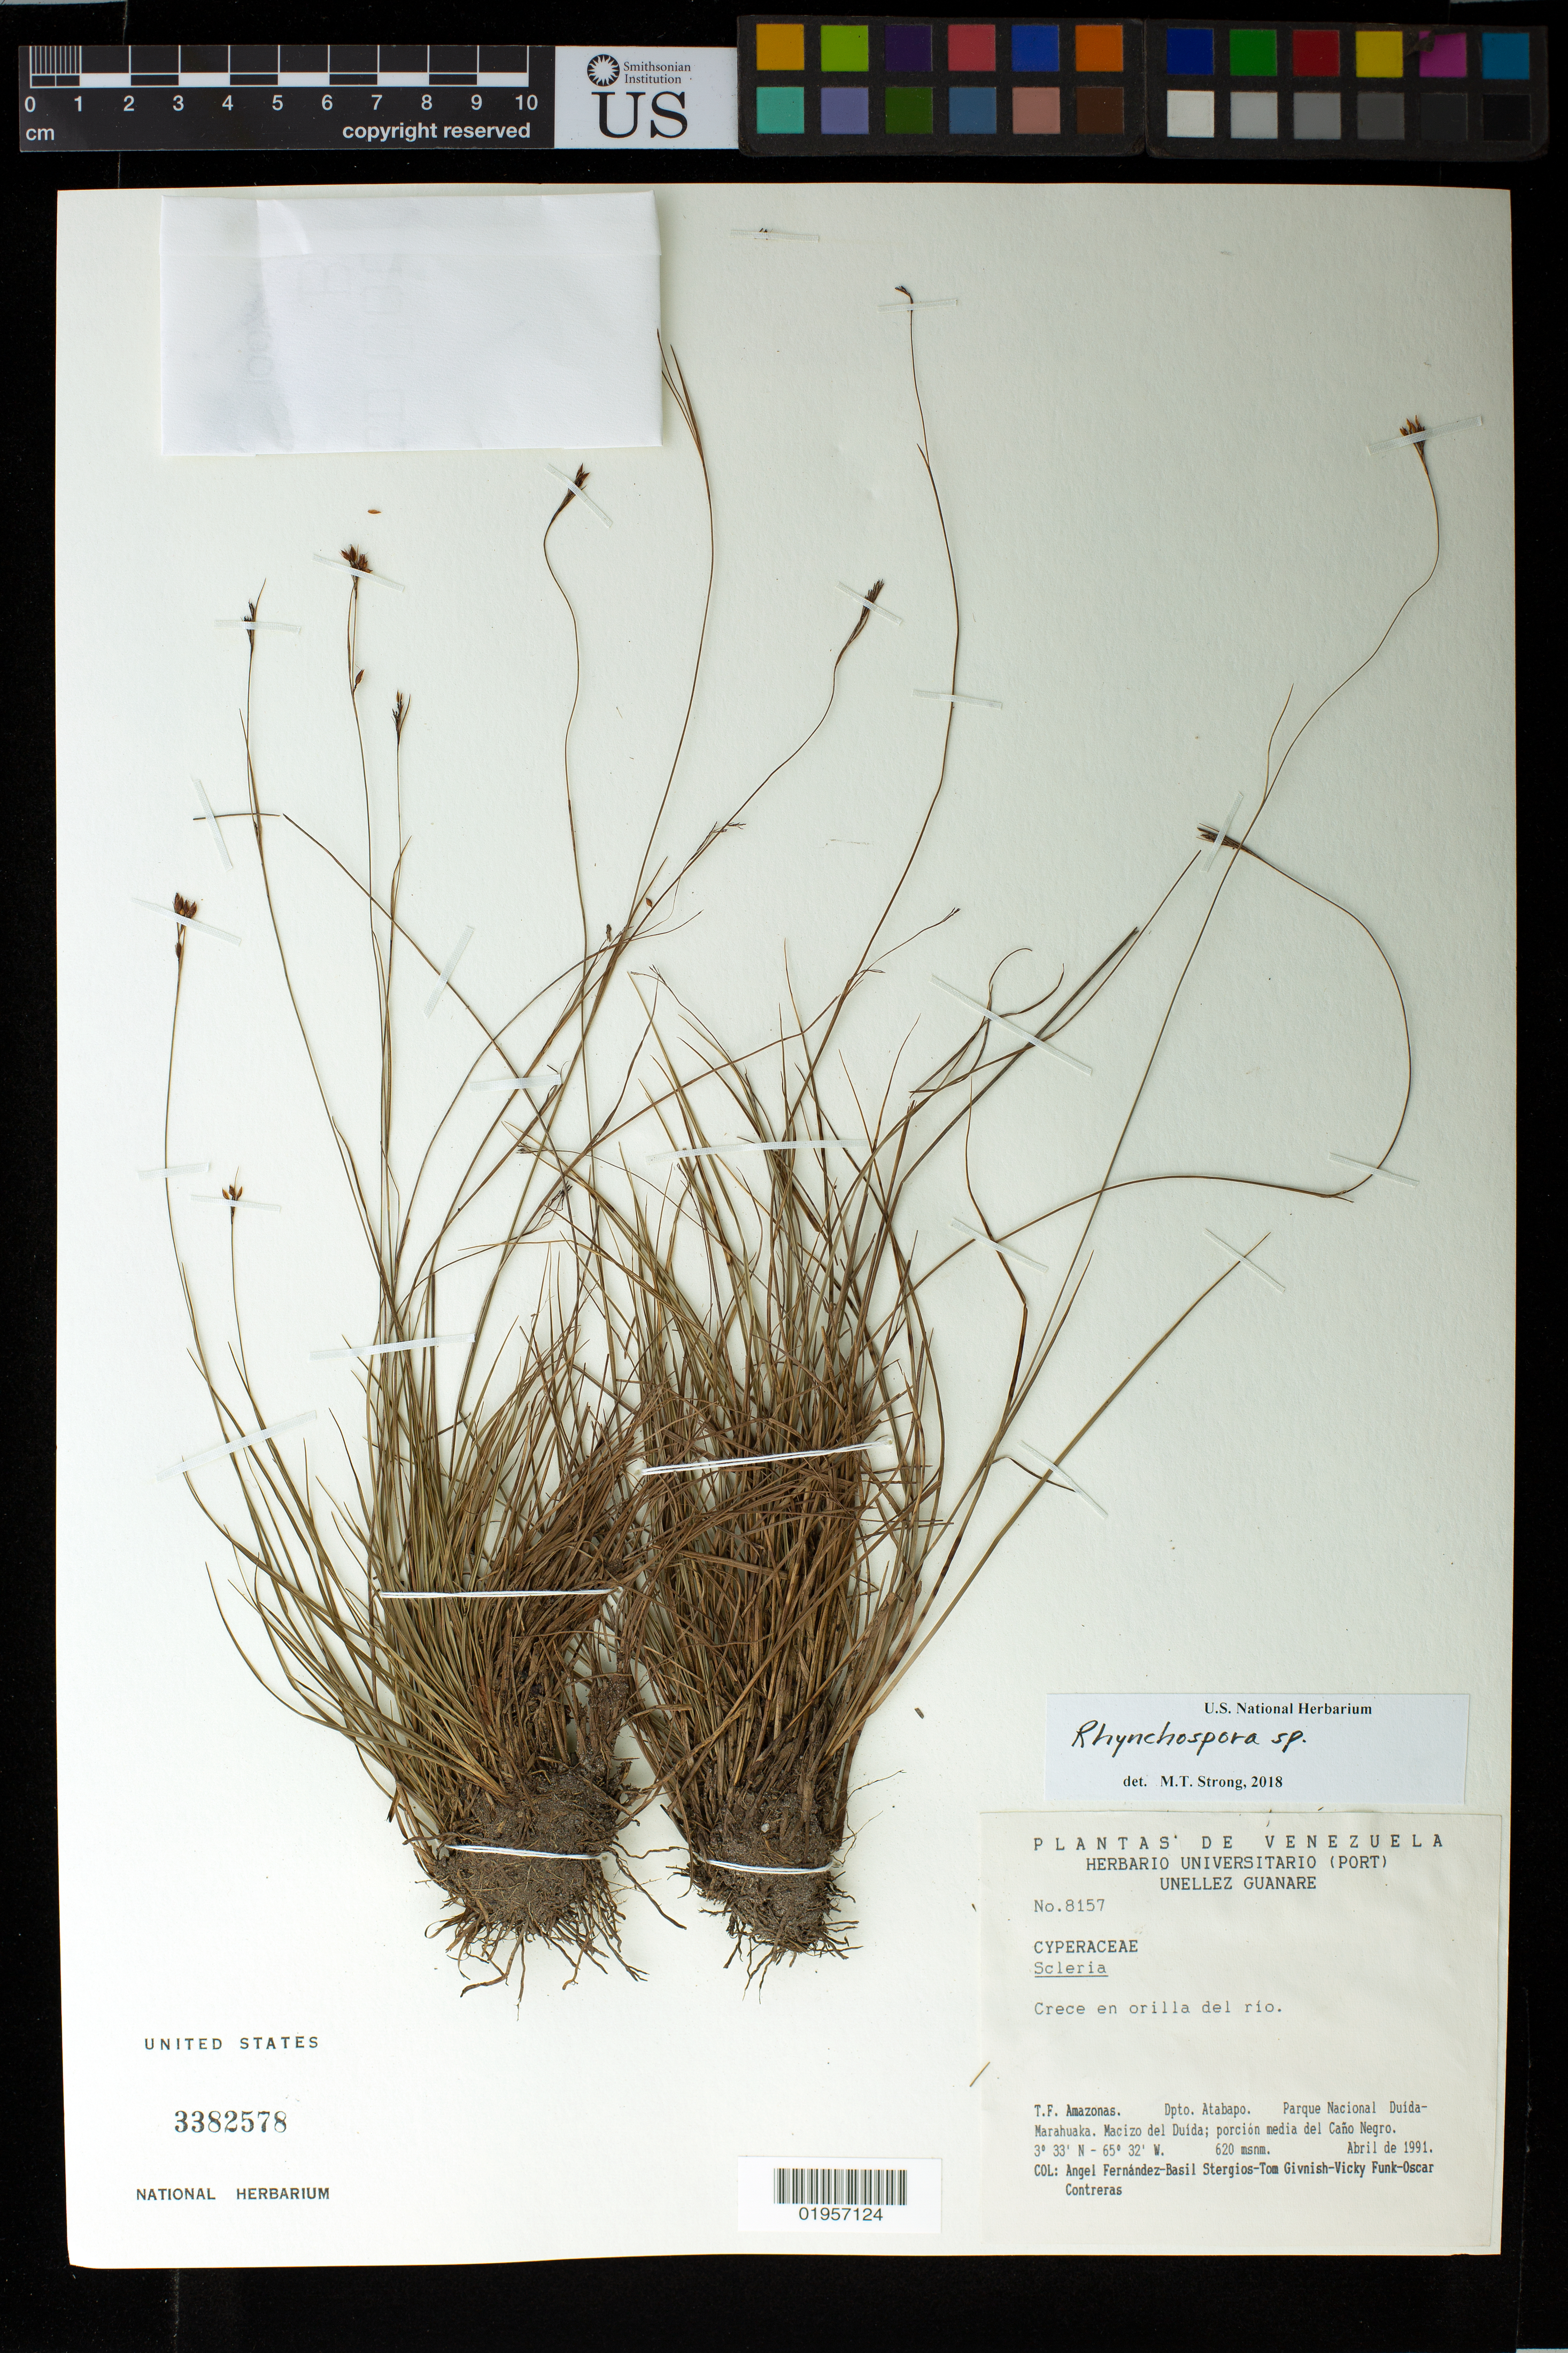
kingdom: Plantae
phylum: Tracheophyta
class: Liliopsida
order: Poales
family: Cyperaceae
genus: Rhynchospora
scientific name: Rhynchospora sp.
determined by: Strong, Mark T., (BOT), Smithsonian Institution - National Museum of Natural History (UNITED STATES)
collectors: A. Fernández, B. G. Stergios, T. J. Givnish, V. Funk & O. Contreras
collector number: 8157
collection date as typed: Apr-91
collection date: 1991-04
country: Venezuela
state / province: Amazonas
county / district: Atabapo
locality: Parque Nacional Duída-Marahuaka, Caño Negro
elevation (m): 620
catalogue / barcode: US 3382578